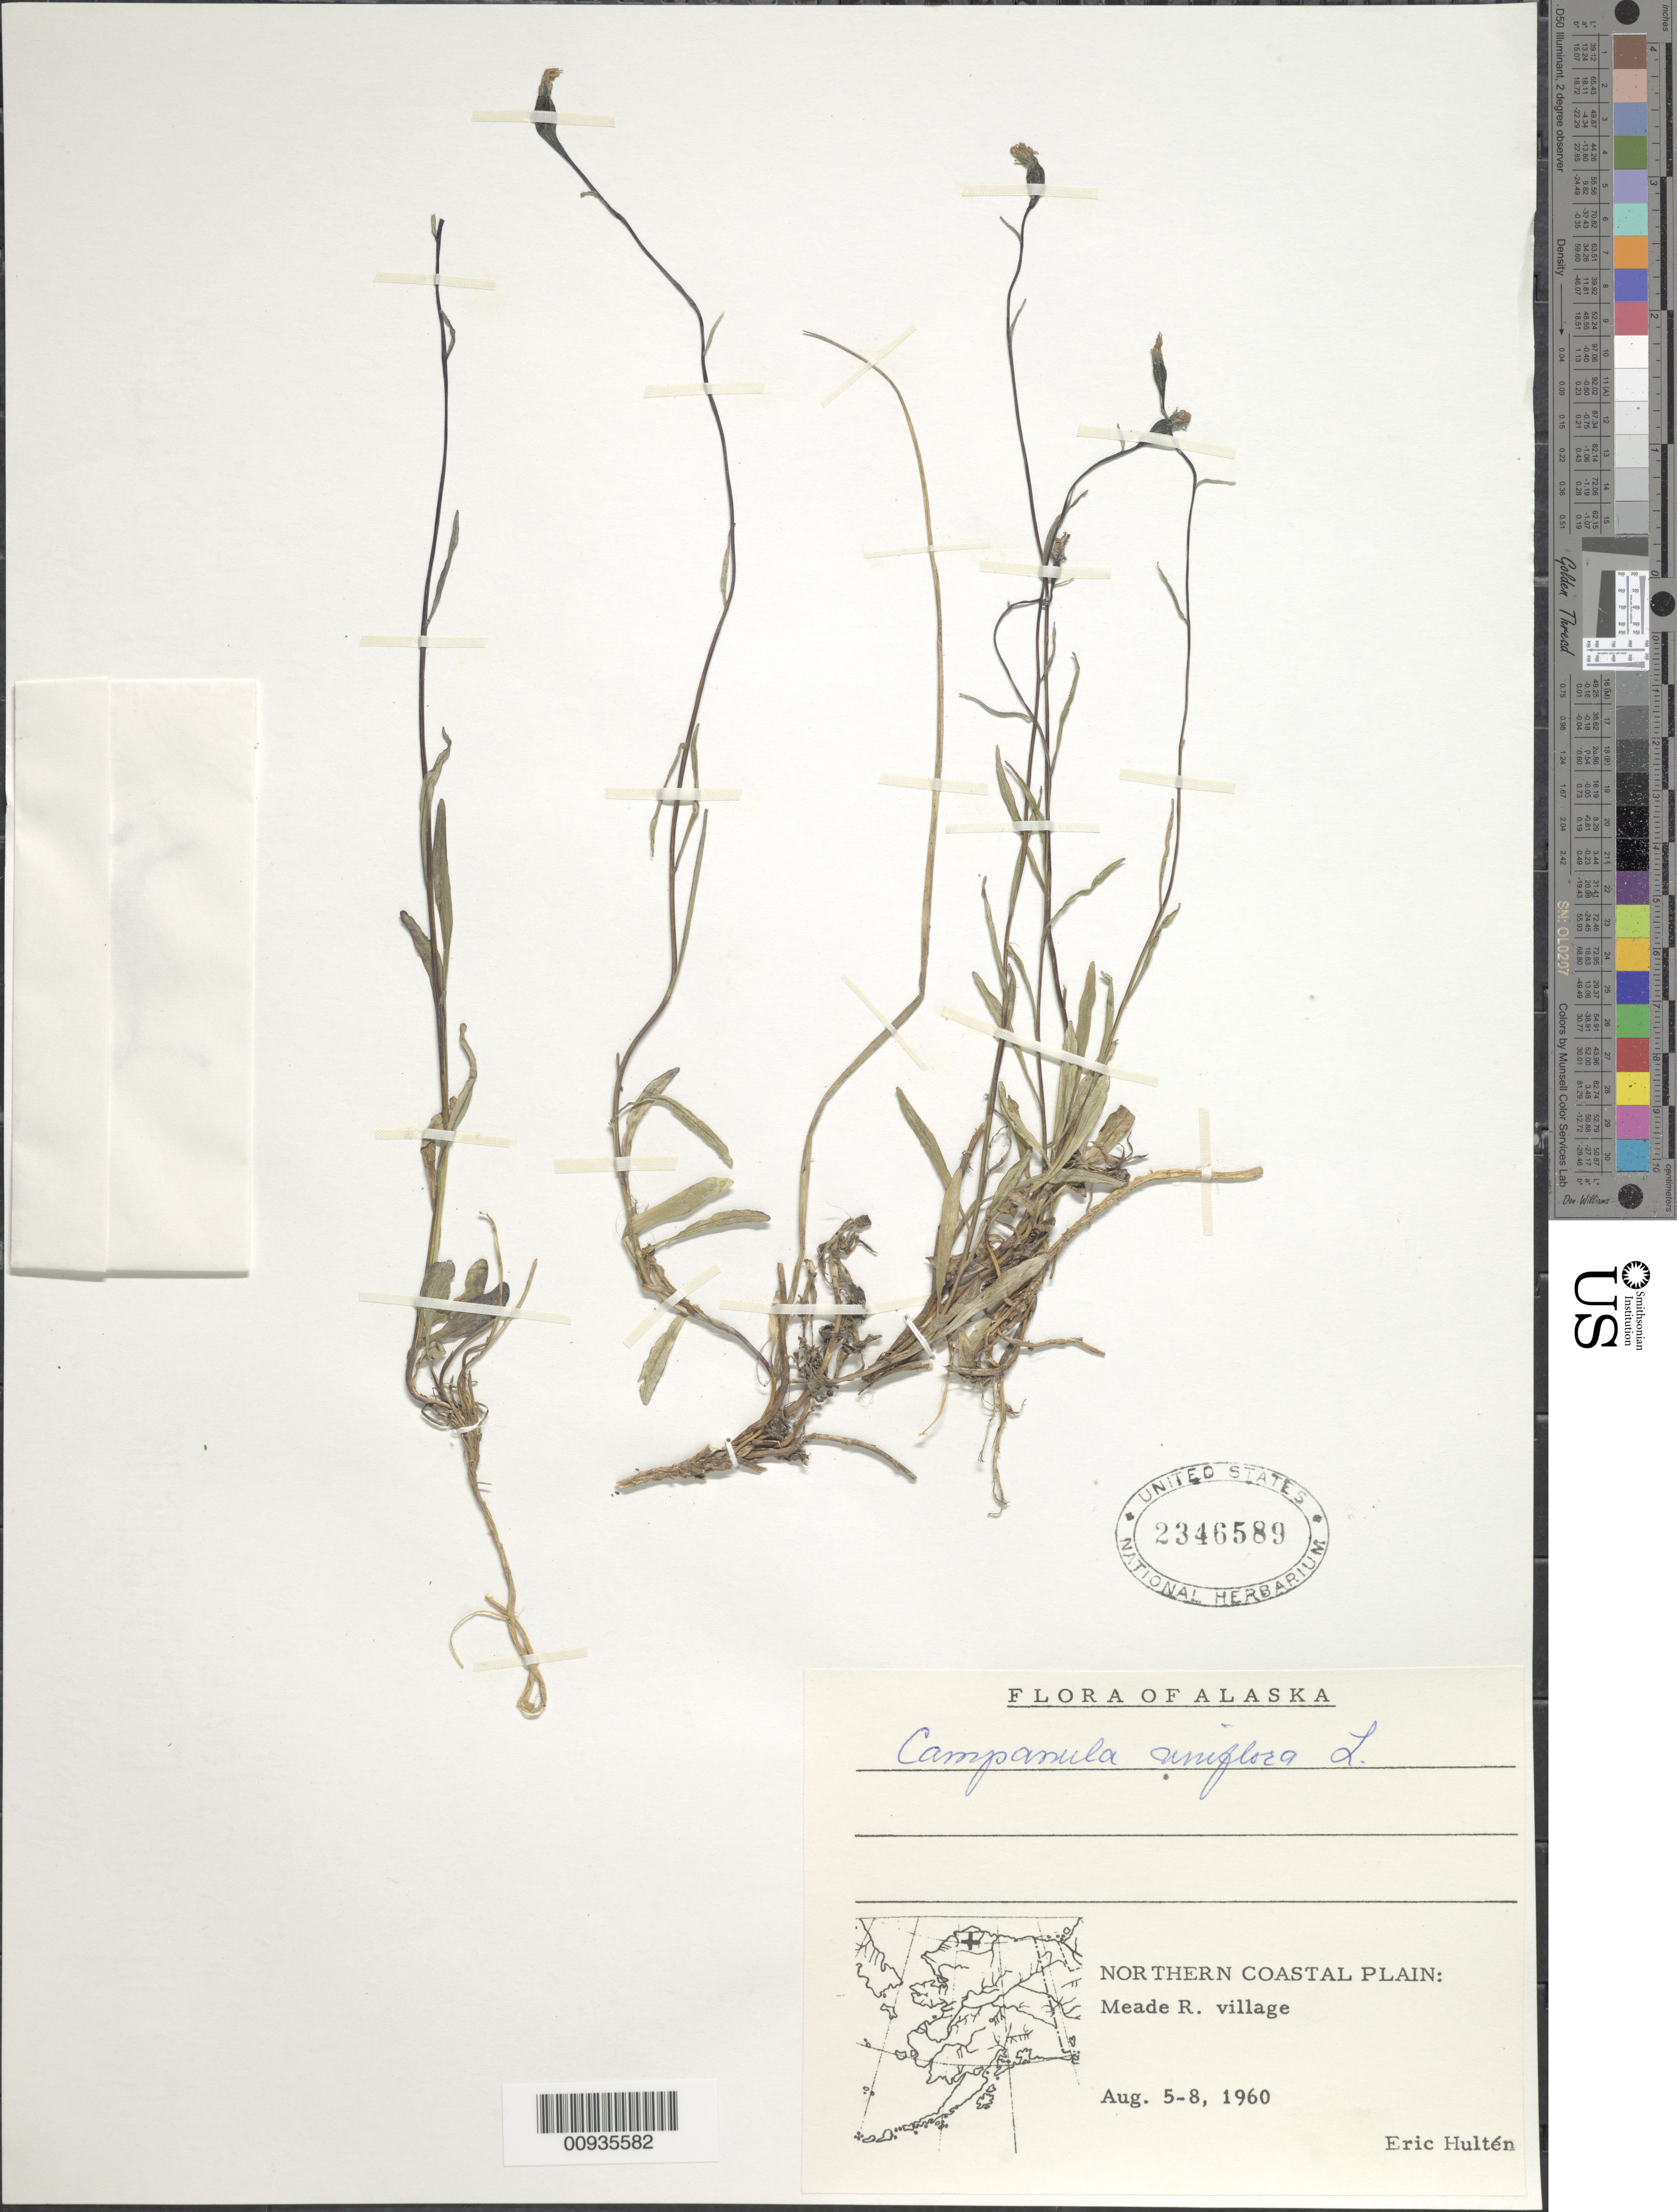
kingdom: Plantae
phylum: Tracheophyta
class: Magnoliopsida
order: Asterales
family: Campanulaceae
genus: Campanula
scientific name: Campanula uniflora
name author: L.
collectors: E. G. Hultén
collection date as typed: Aug. 5-8, 1960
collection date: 1960-08-05/1960-08-08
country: United States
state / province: Alaska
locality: Northern Coastal Plain: Meade R. village.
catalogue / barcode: US 2346589